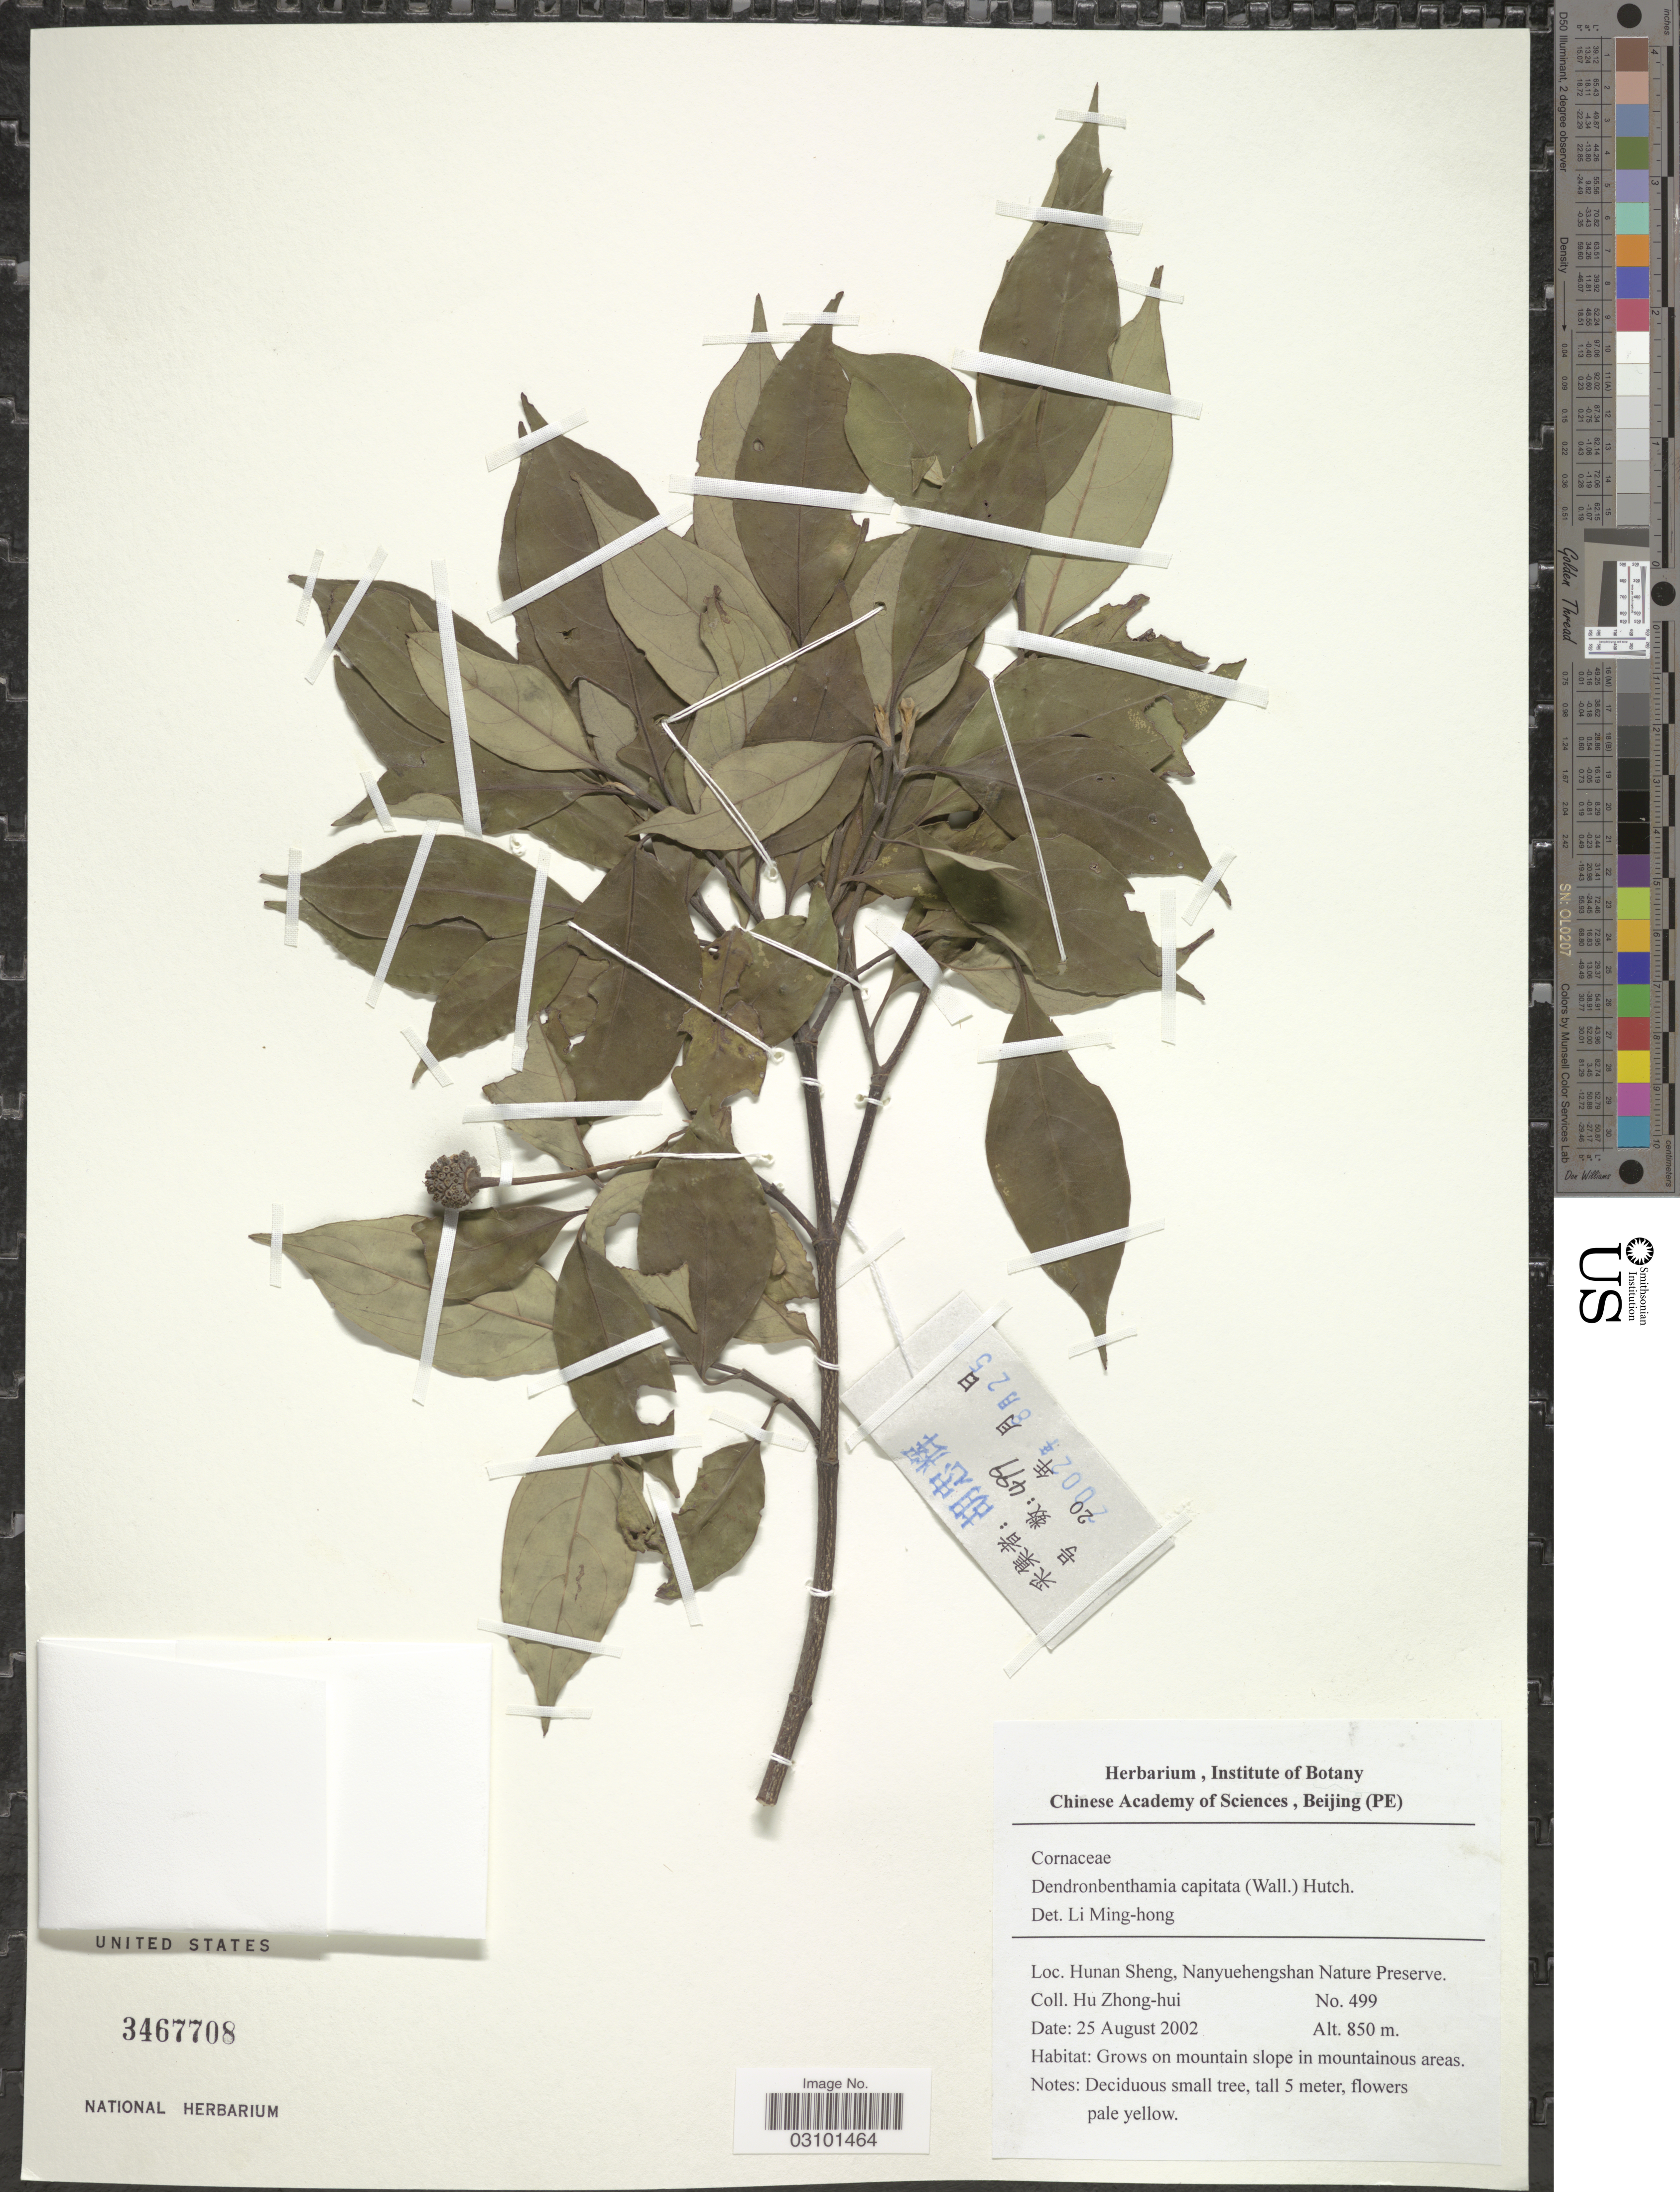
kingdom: Plantae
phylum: Tracheophyta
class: Magnoliopsida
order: Cornales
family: Cornaceae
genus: Cornus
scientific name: Cornus capitata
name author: Wall.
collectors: Z. H. Hu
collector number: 499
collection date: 2002-08-25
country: China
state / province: Hunan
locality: Hunan Sheng, Nanyeuhengshan Nature Preserve.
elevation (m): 850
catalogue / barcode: US 3467708